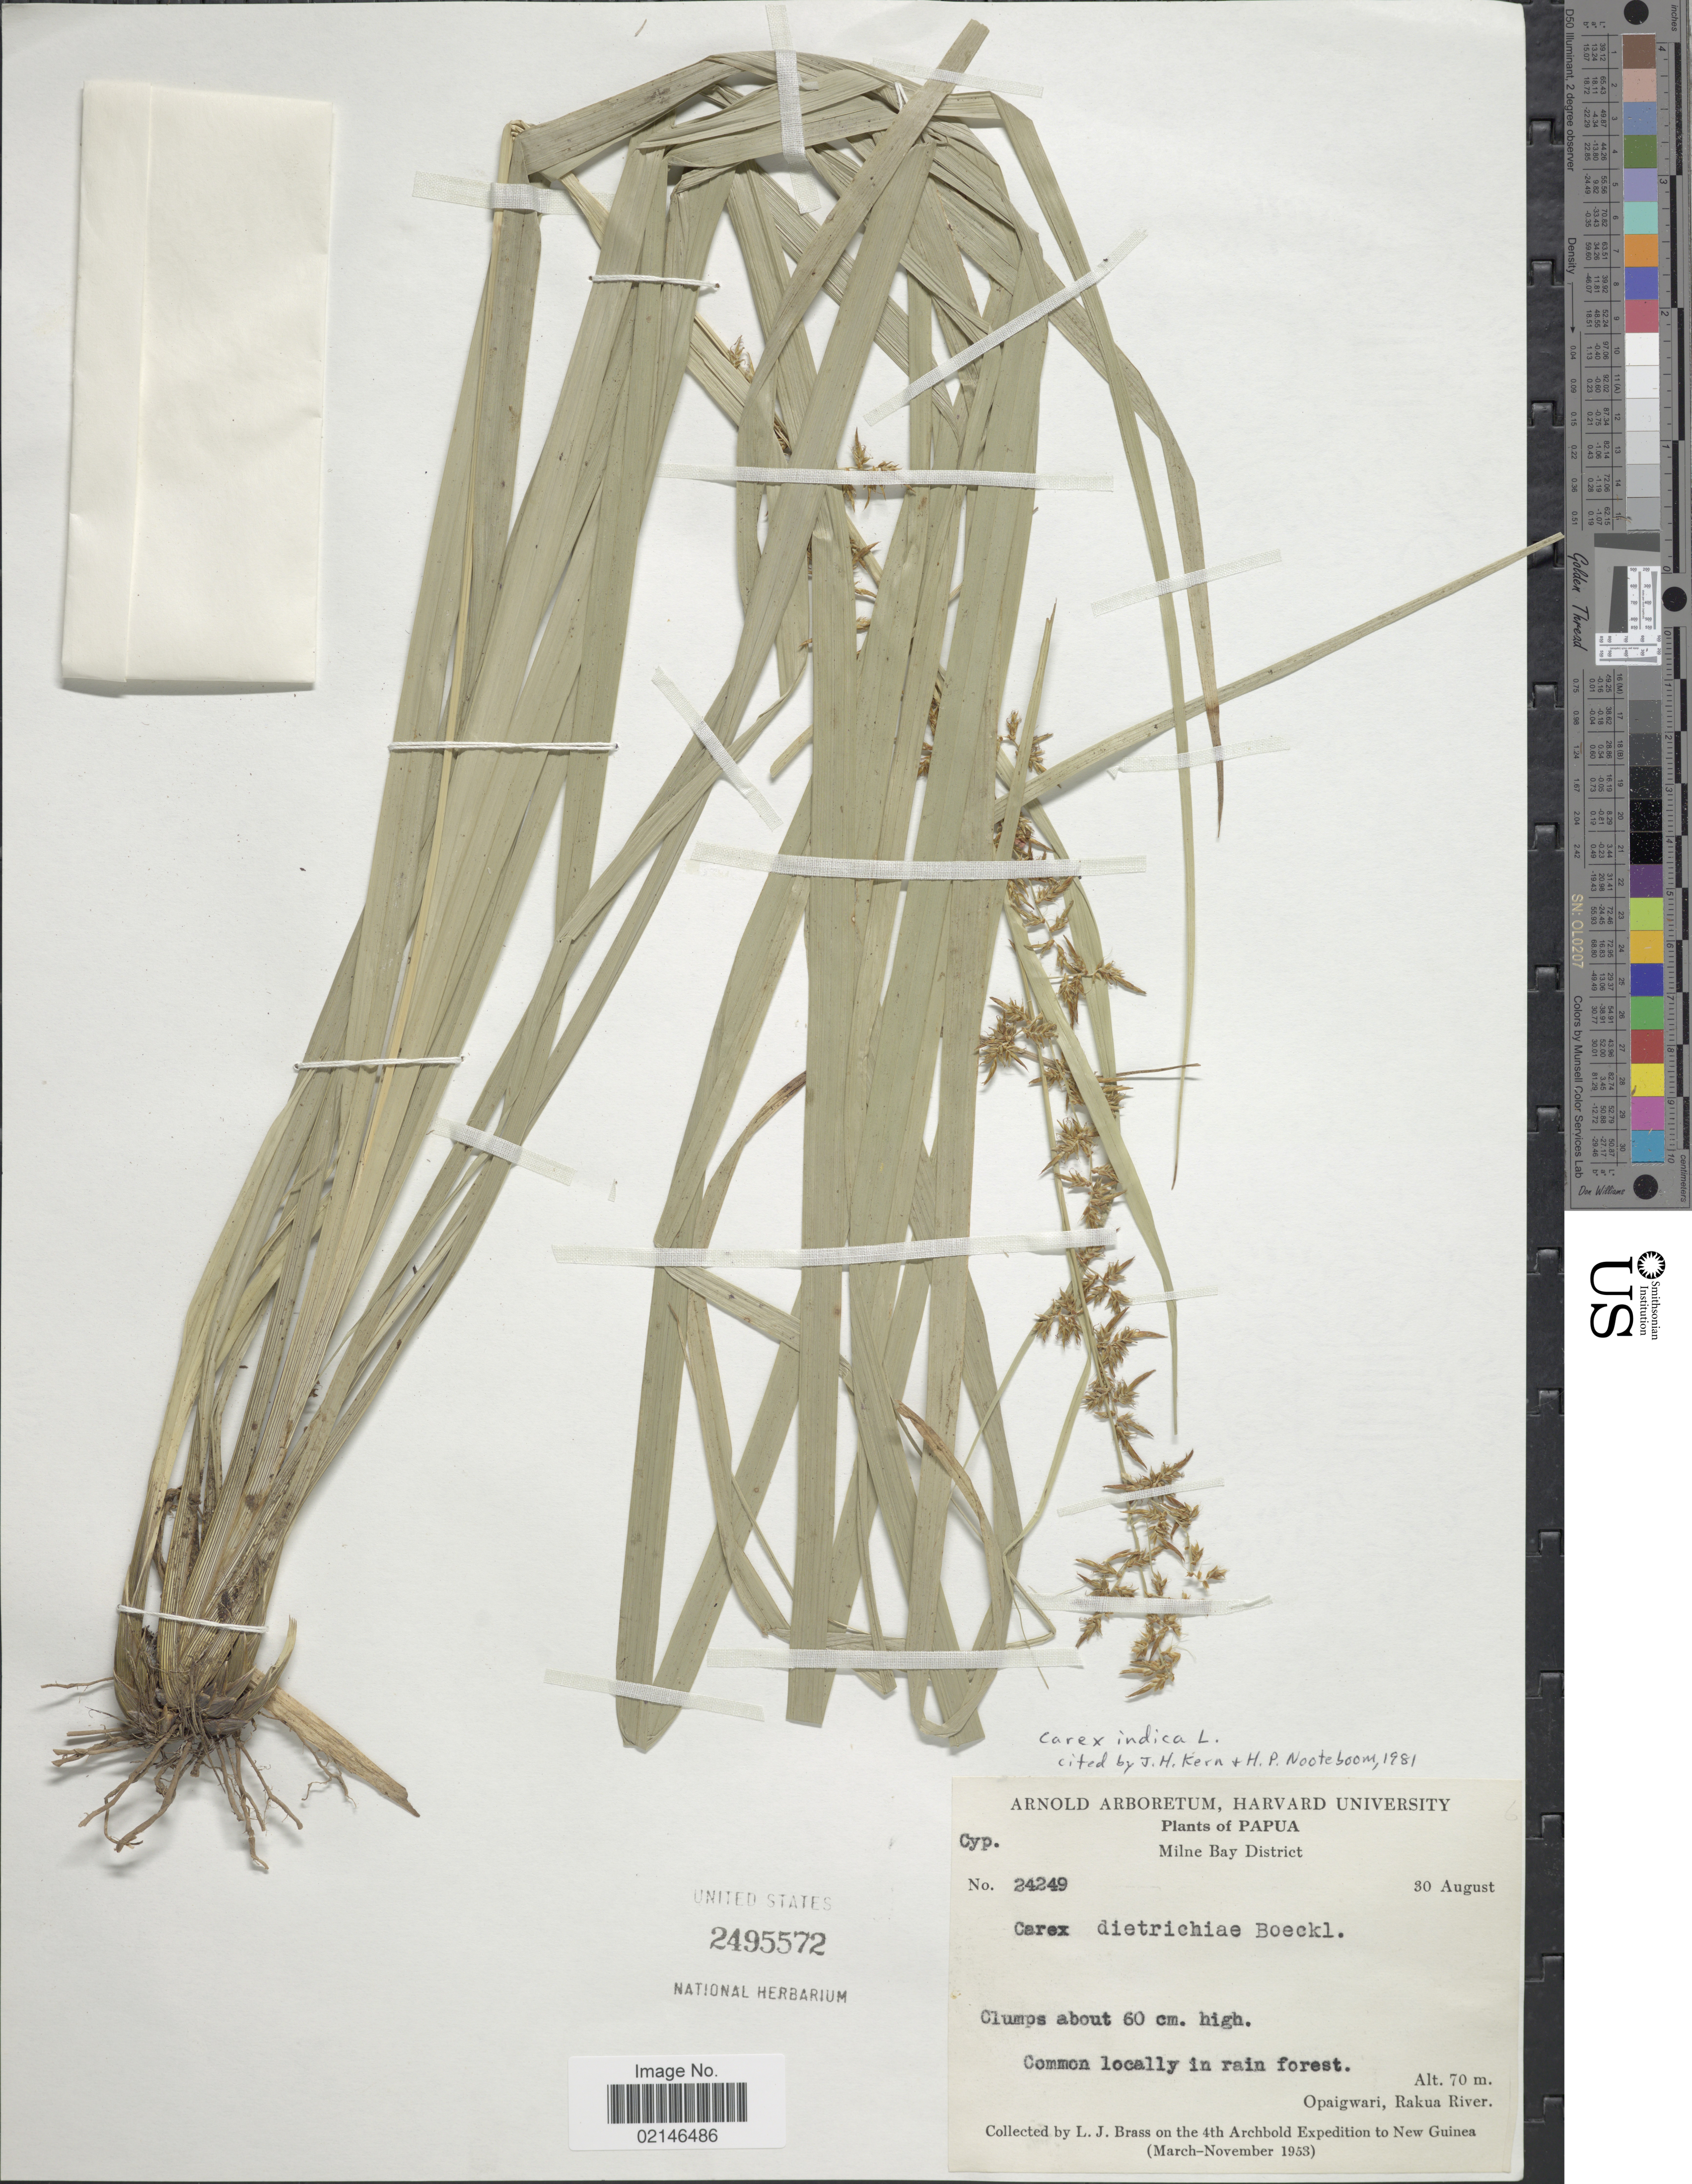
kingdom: Plantae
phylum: Tracheophyta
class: Liliopsida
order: Poales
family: Cyperaceae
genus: Carex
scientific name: Carex indica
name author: L.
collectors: L. J. Brass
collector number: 24249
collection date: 1953-08-30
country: Papua New Guinea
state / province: Milne Bay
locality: Papua, Opaigwari, Rakua River, New Guinea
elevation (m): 70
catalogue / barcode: US 2499572